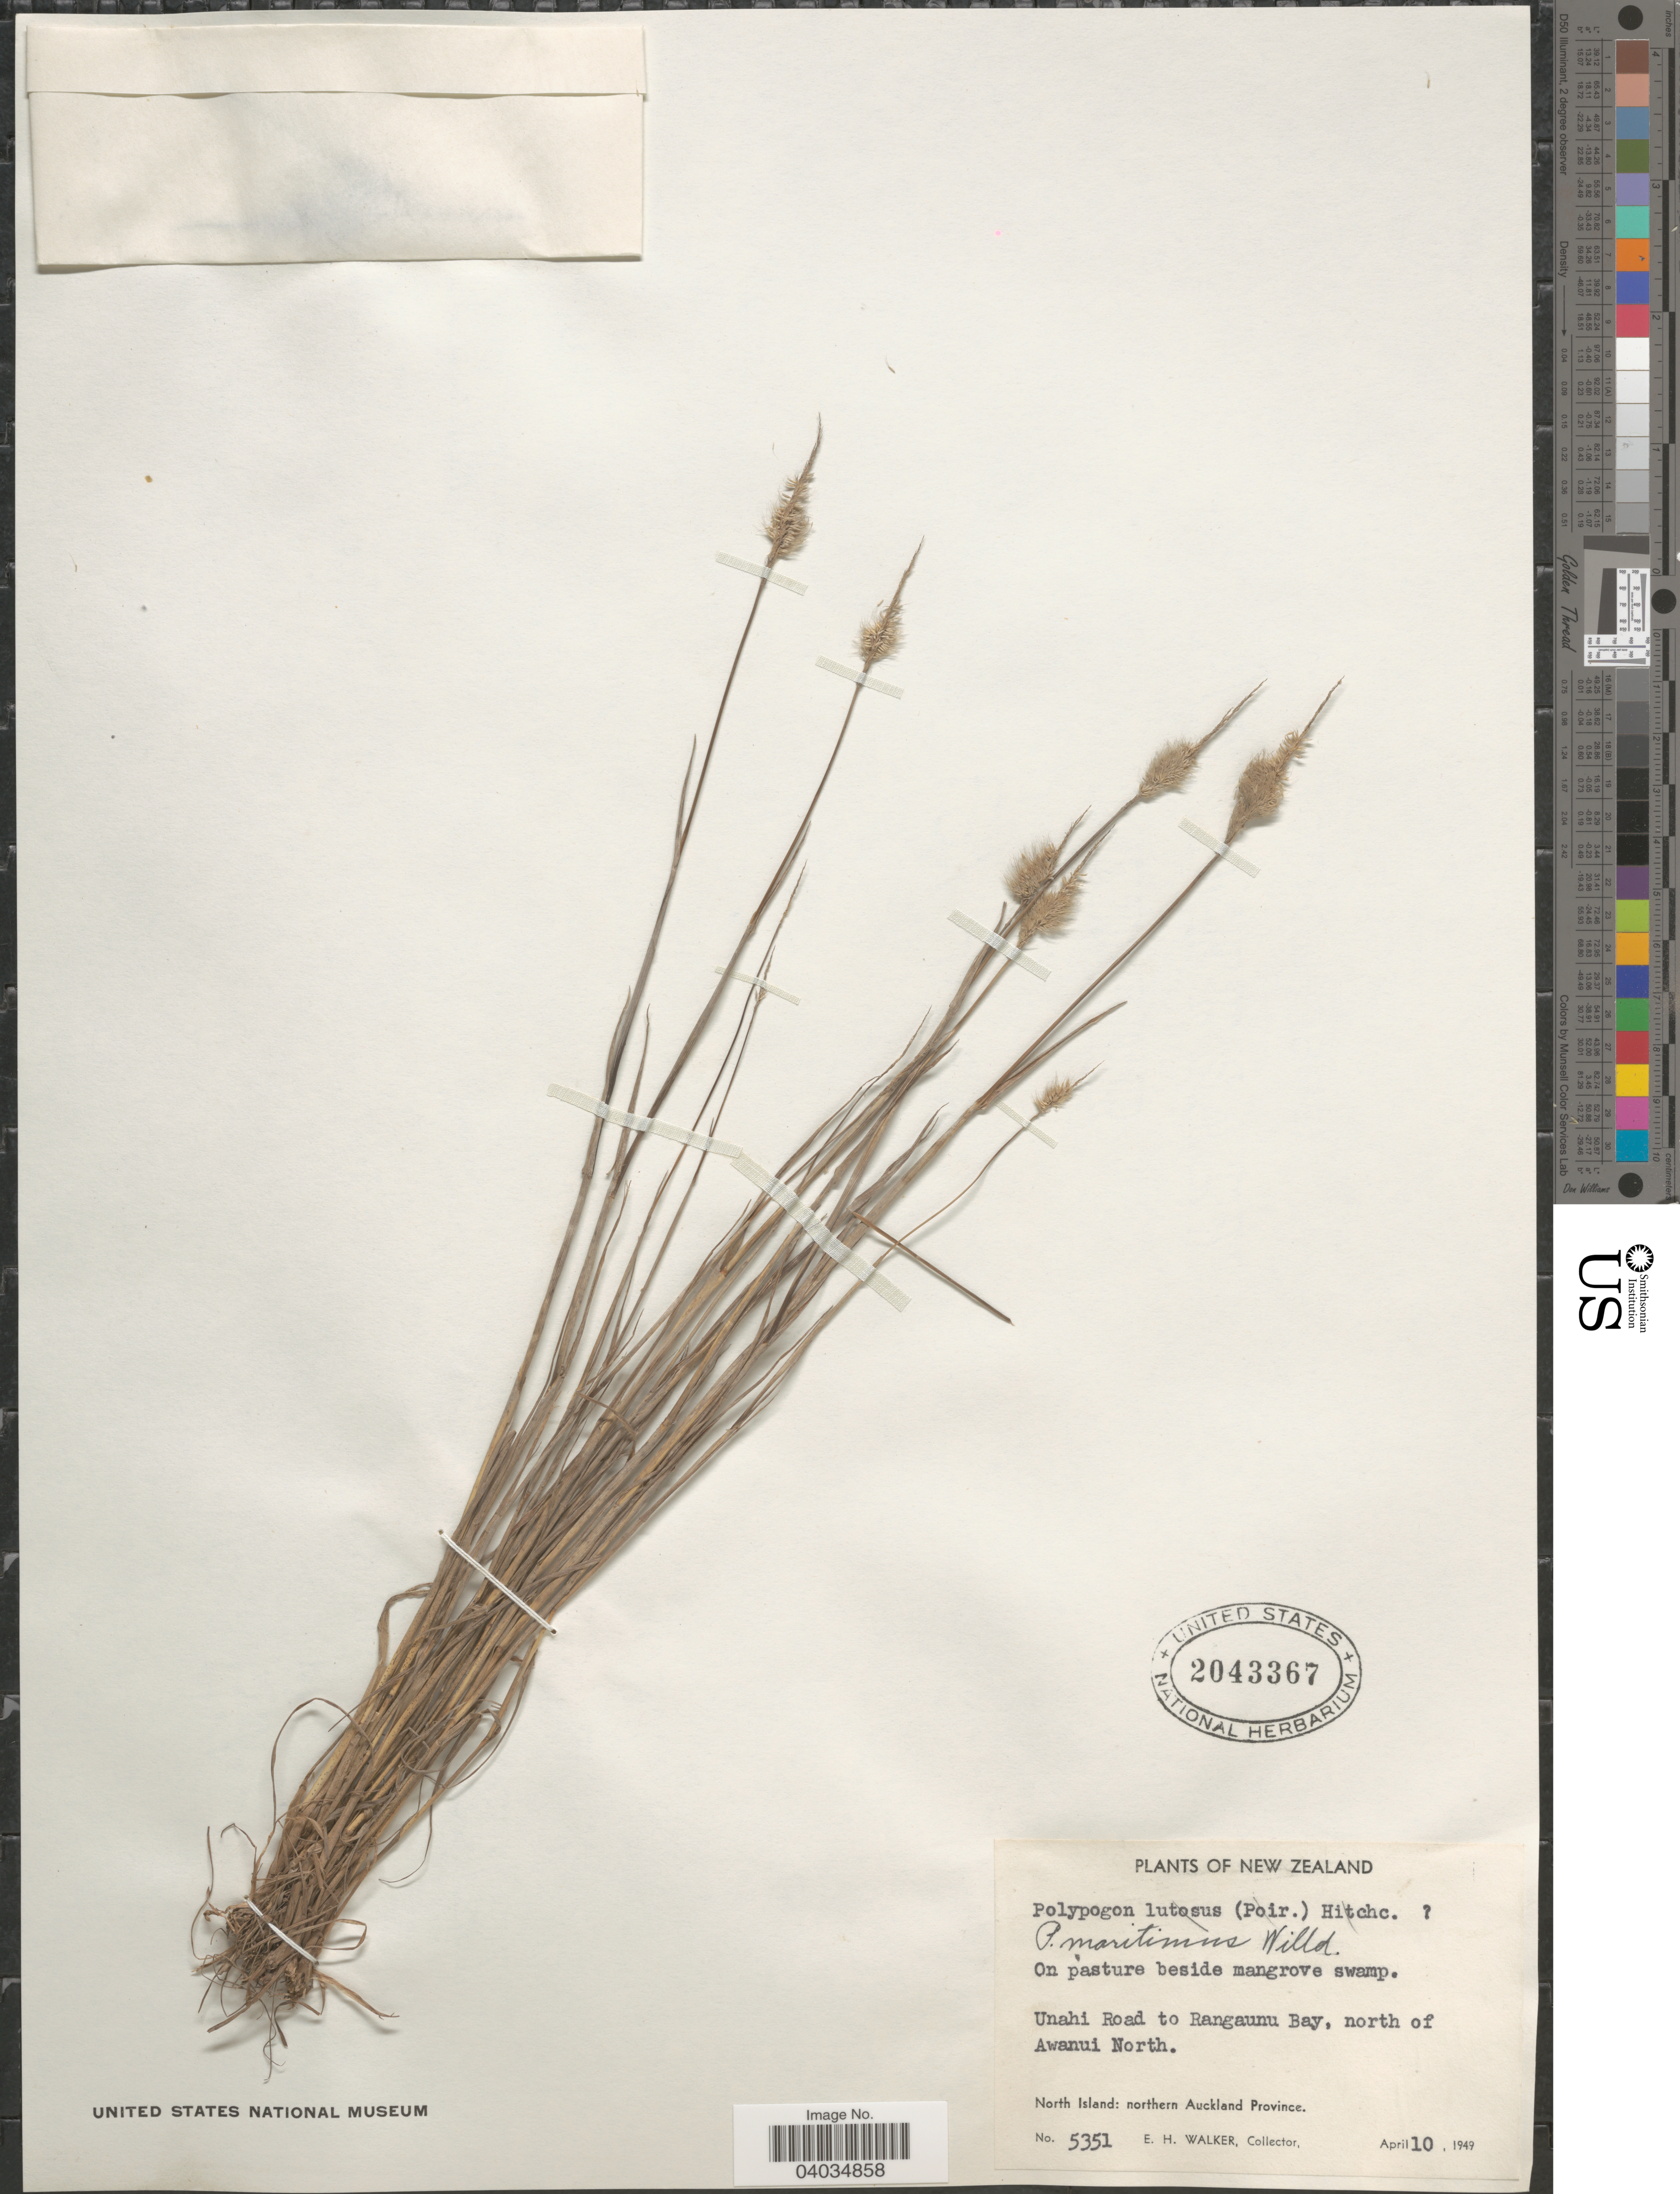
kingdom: Plantae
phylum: Tracheophyta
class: Liliopsida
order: Poales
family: Poaceae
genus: Polypogon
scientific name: Polypogon maritimus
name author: Willd.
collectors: E. H. Walker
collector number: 5351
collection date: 1949-04-10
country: New Zealand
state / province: Auckland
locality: Unahi Road to Rangaunu Bay, north of Awanui North. North Island: northern Auckland Province.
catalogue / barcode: US 2043367